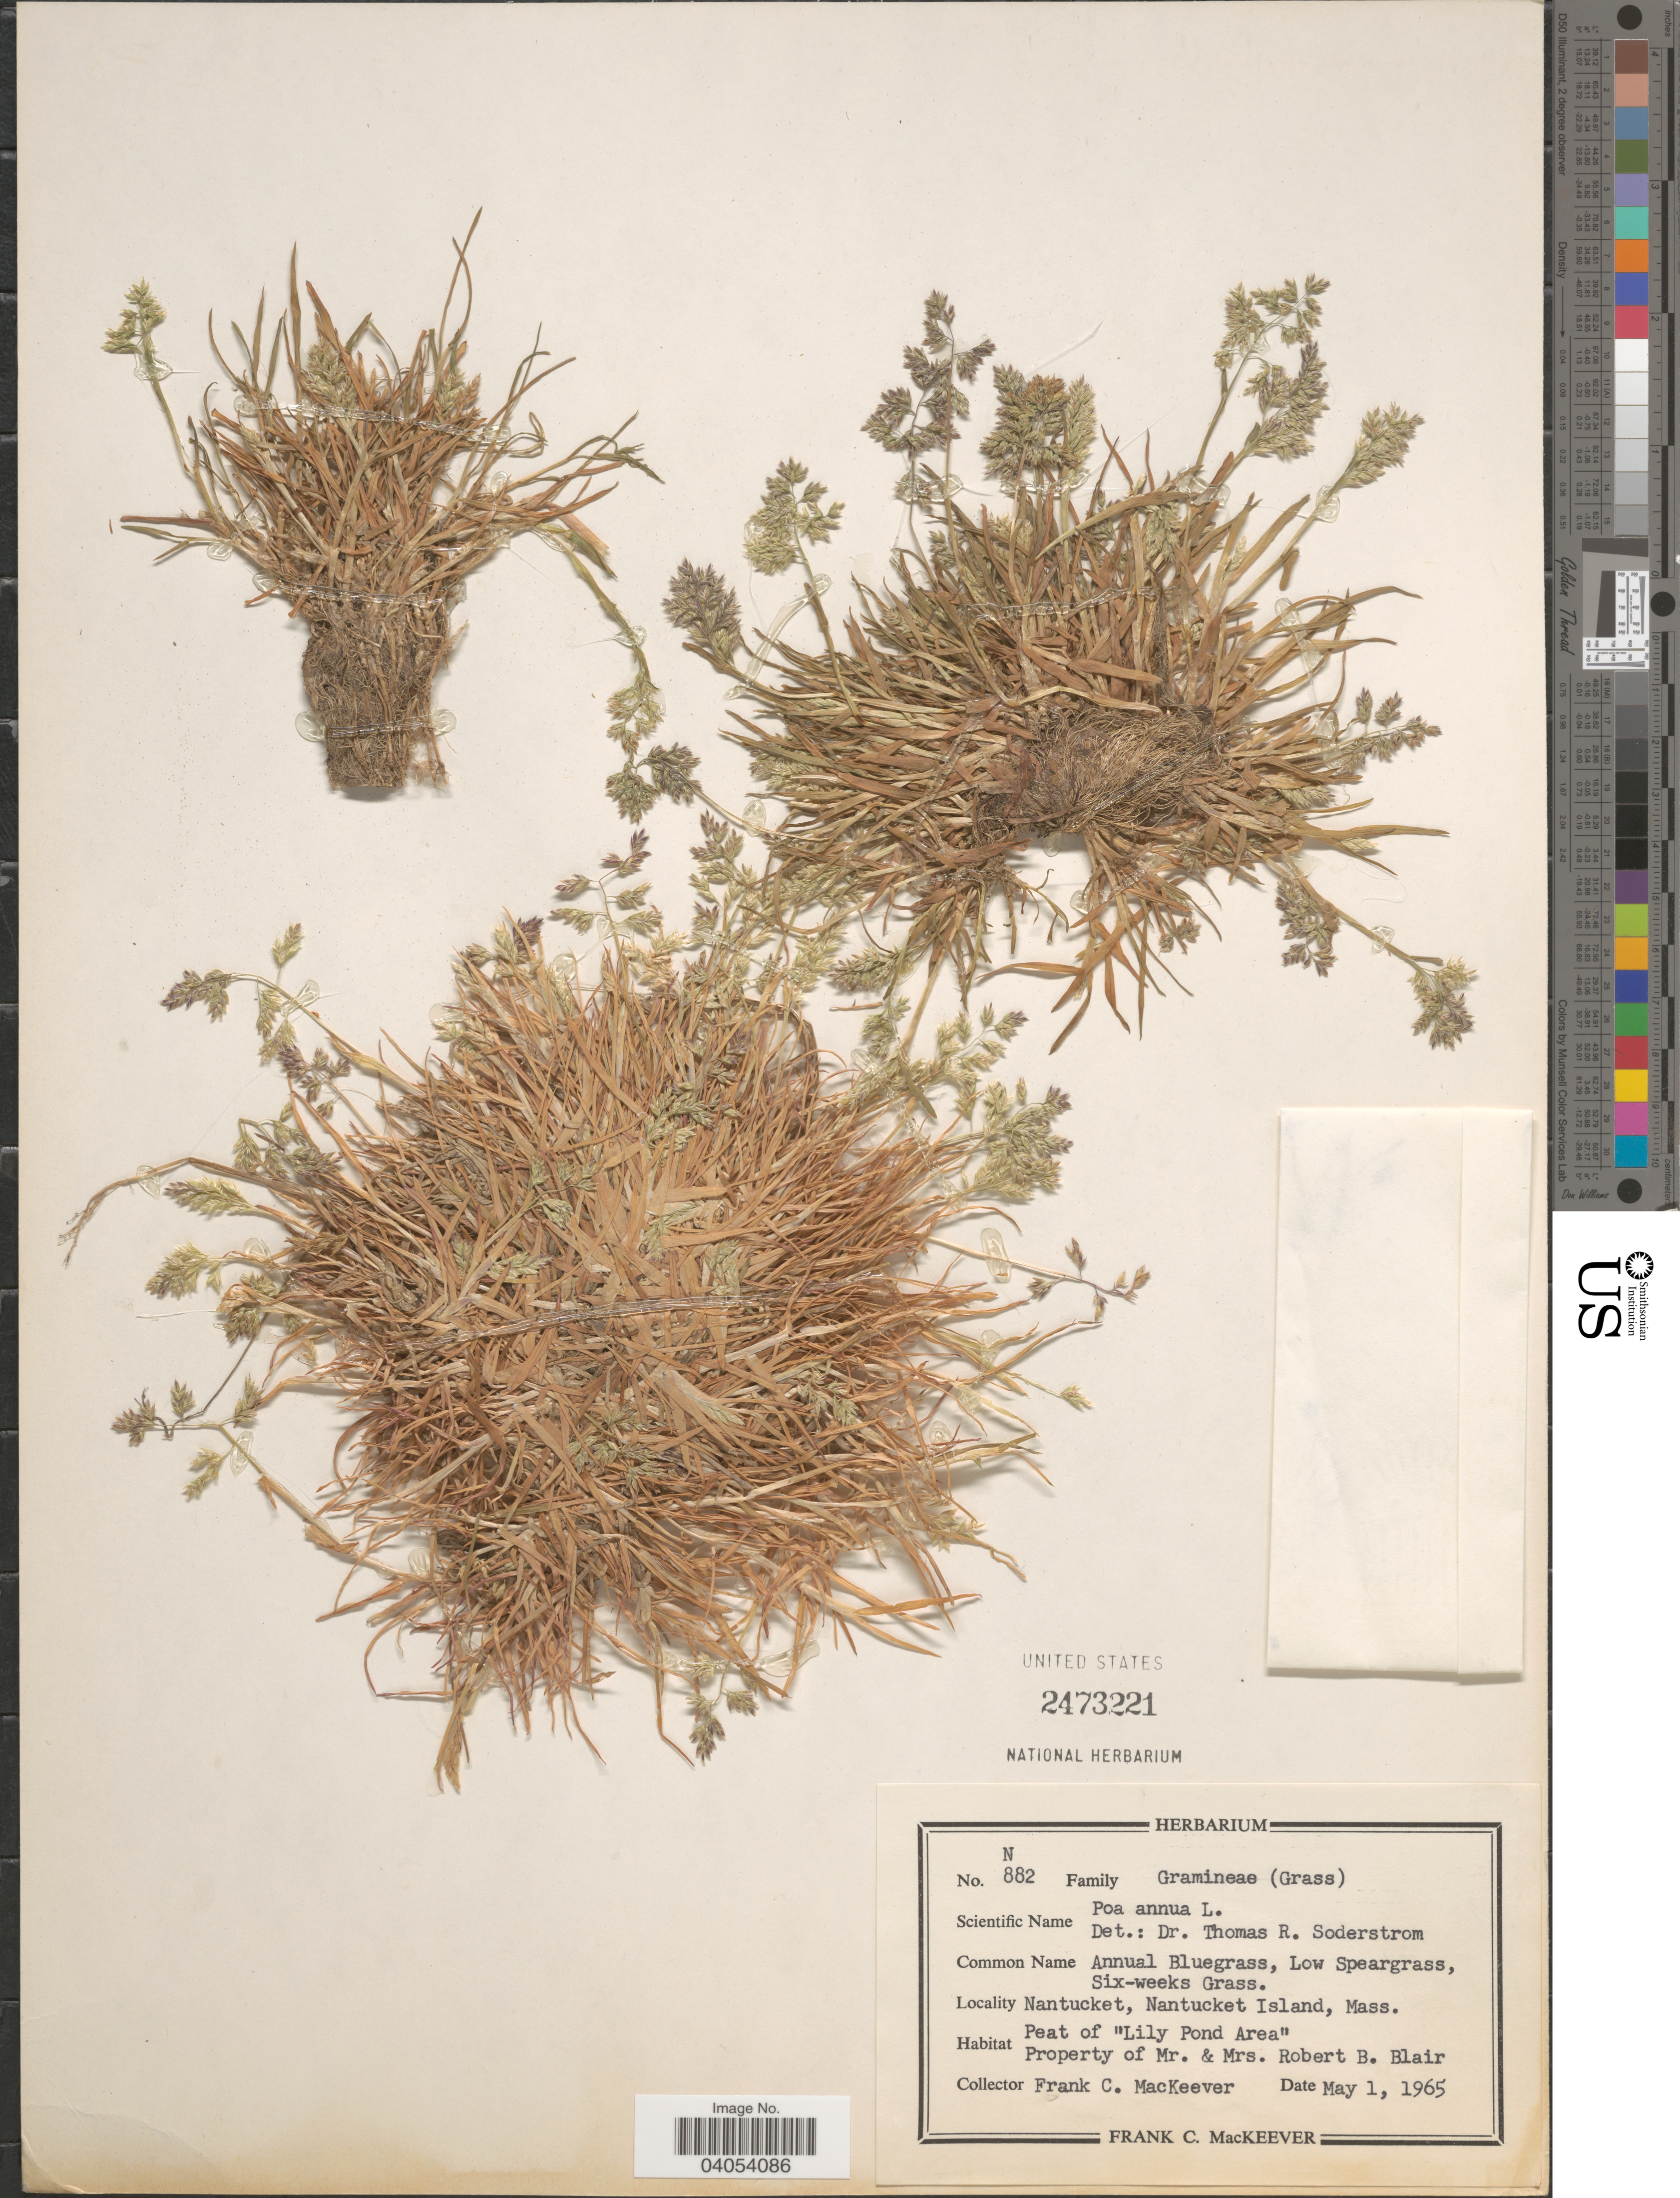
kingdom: Plantae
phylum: Tracheophyta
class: Liliopsida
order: Poales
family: Poaceae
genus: Poa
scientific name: Poa annua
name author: L.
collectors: F. C. MacKeever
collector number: N882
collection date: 1965-05-01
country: United States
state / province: Massachusetts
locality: Nantucket, Nantucket Island. Peat of "Lily Pond Area" Property of Mr. & Mrs. Robert B. Blair.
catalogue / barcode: US 2473221